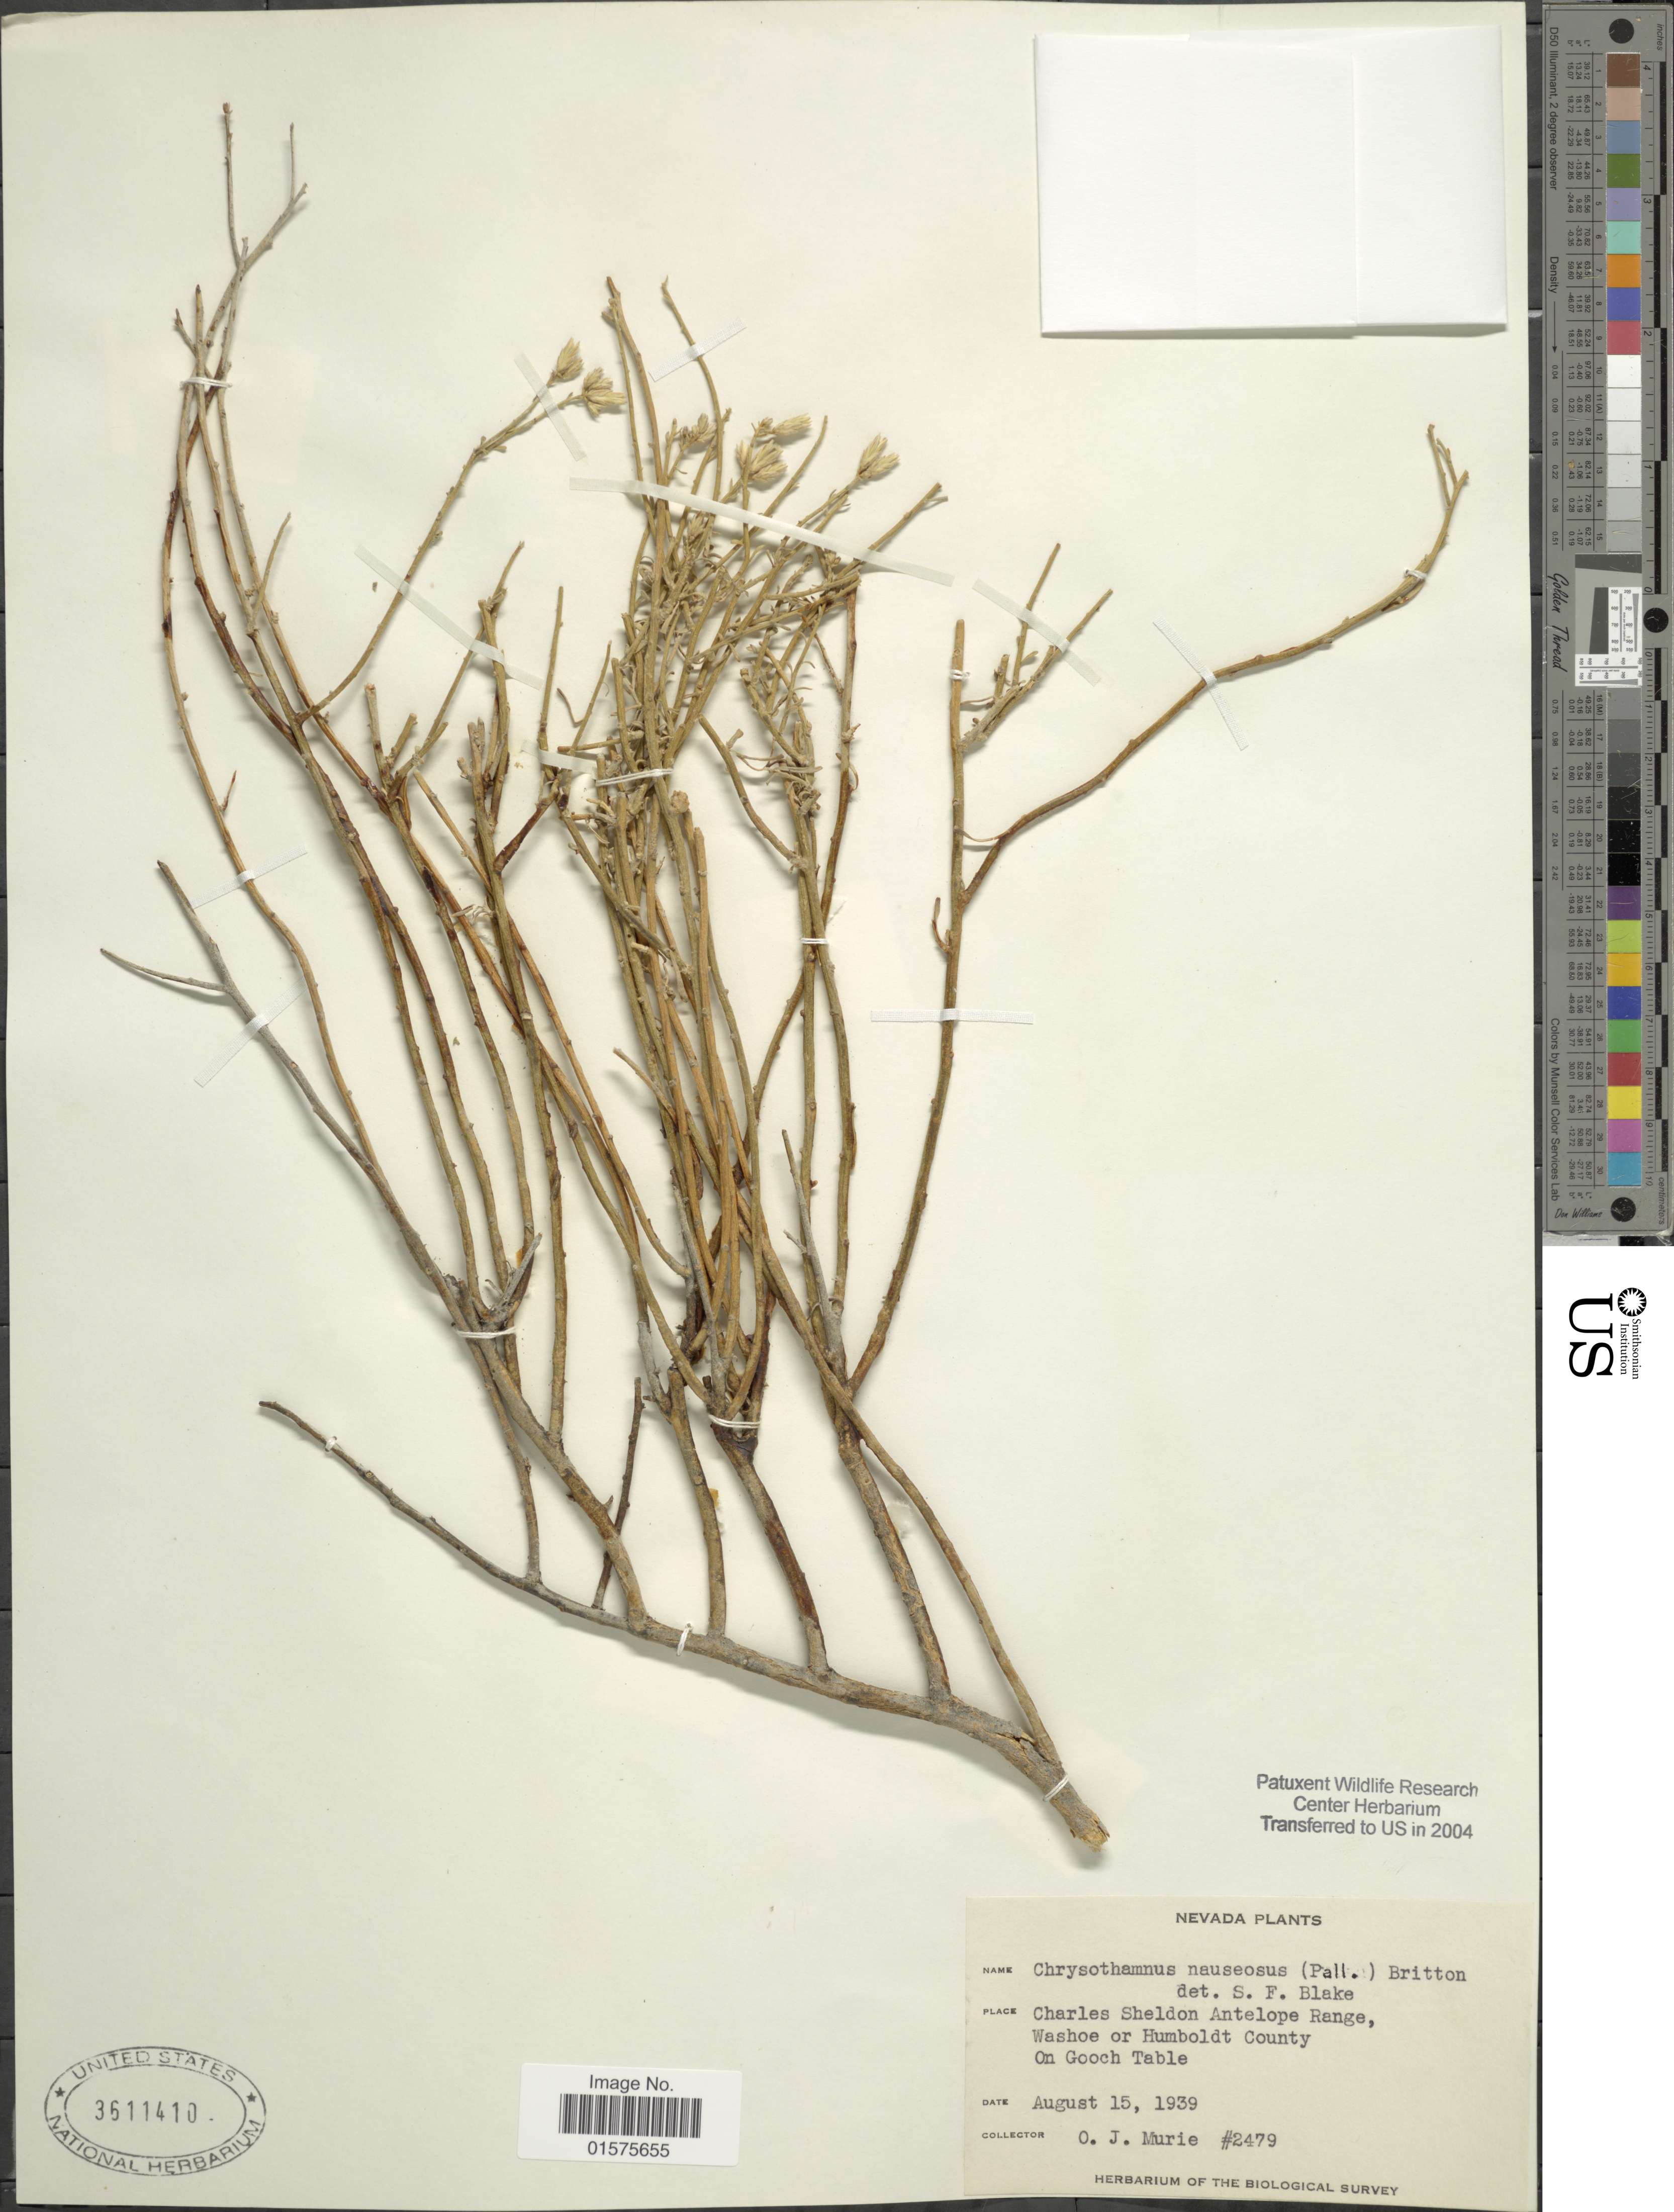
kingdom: Plantae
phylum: Tracheophyta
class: Magnoliopsida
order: Asterales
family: Asteraceae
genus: Ericameria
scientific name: Ericameria nauseosa var. oreophila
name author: (A. Nelson) G.L. Nesom & G.I. Baird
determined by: Urbatsch, Lowell E., Curator (LSU), Louisiana State University (UNITED STATES)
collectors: O. Murie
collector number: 2479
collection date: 1939-08-15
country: United States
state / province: Nevada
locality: Charles Sheldon Antelope Range, Washoe or Humboldt County. On Gooch Table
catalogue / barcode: US 3611410